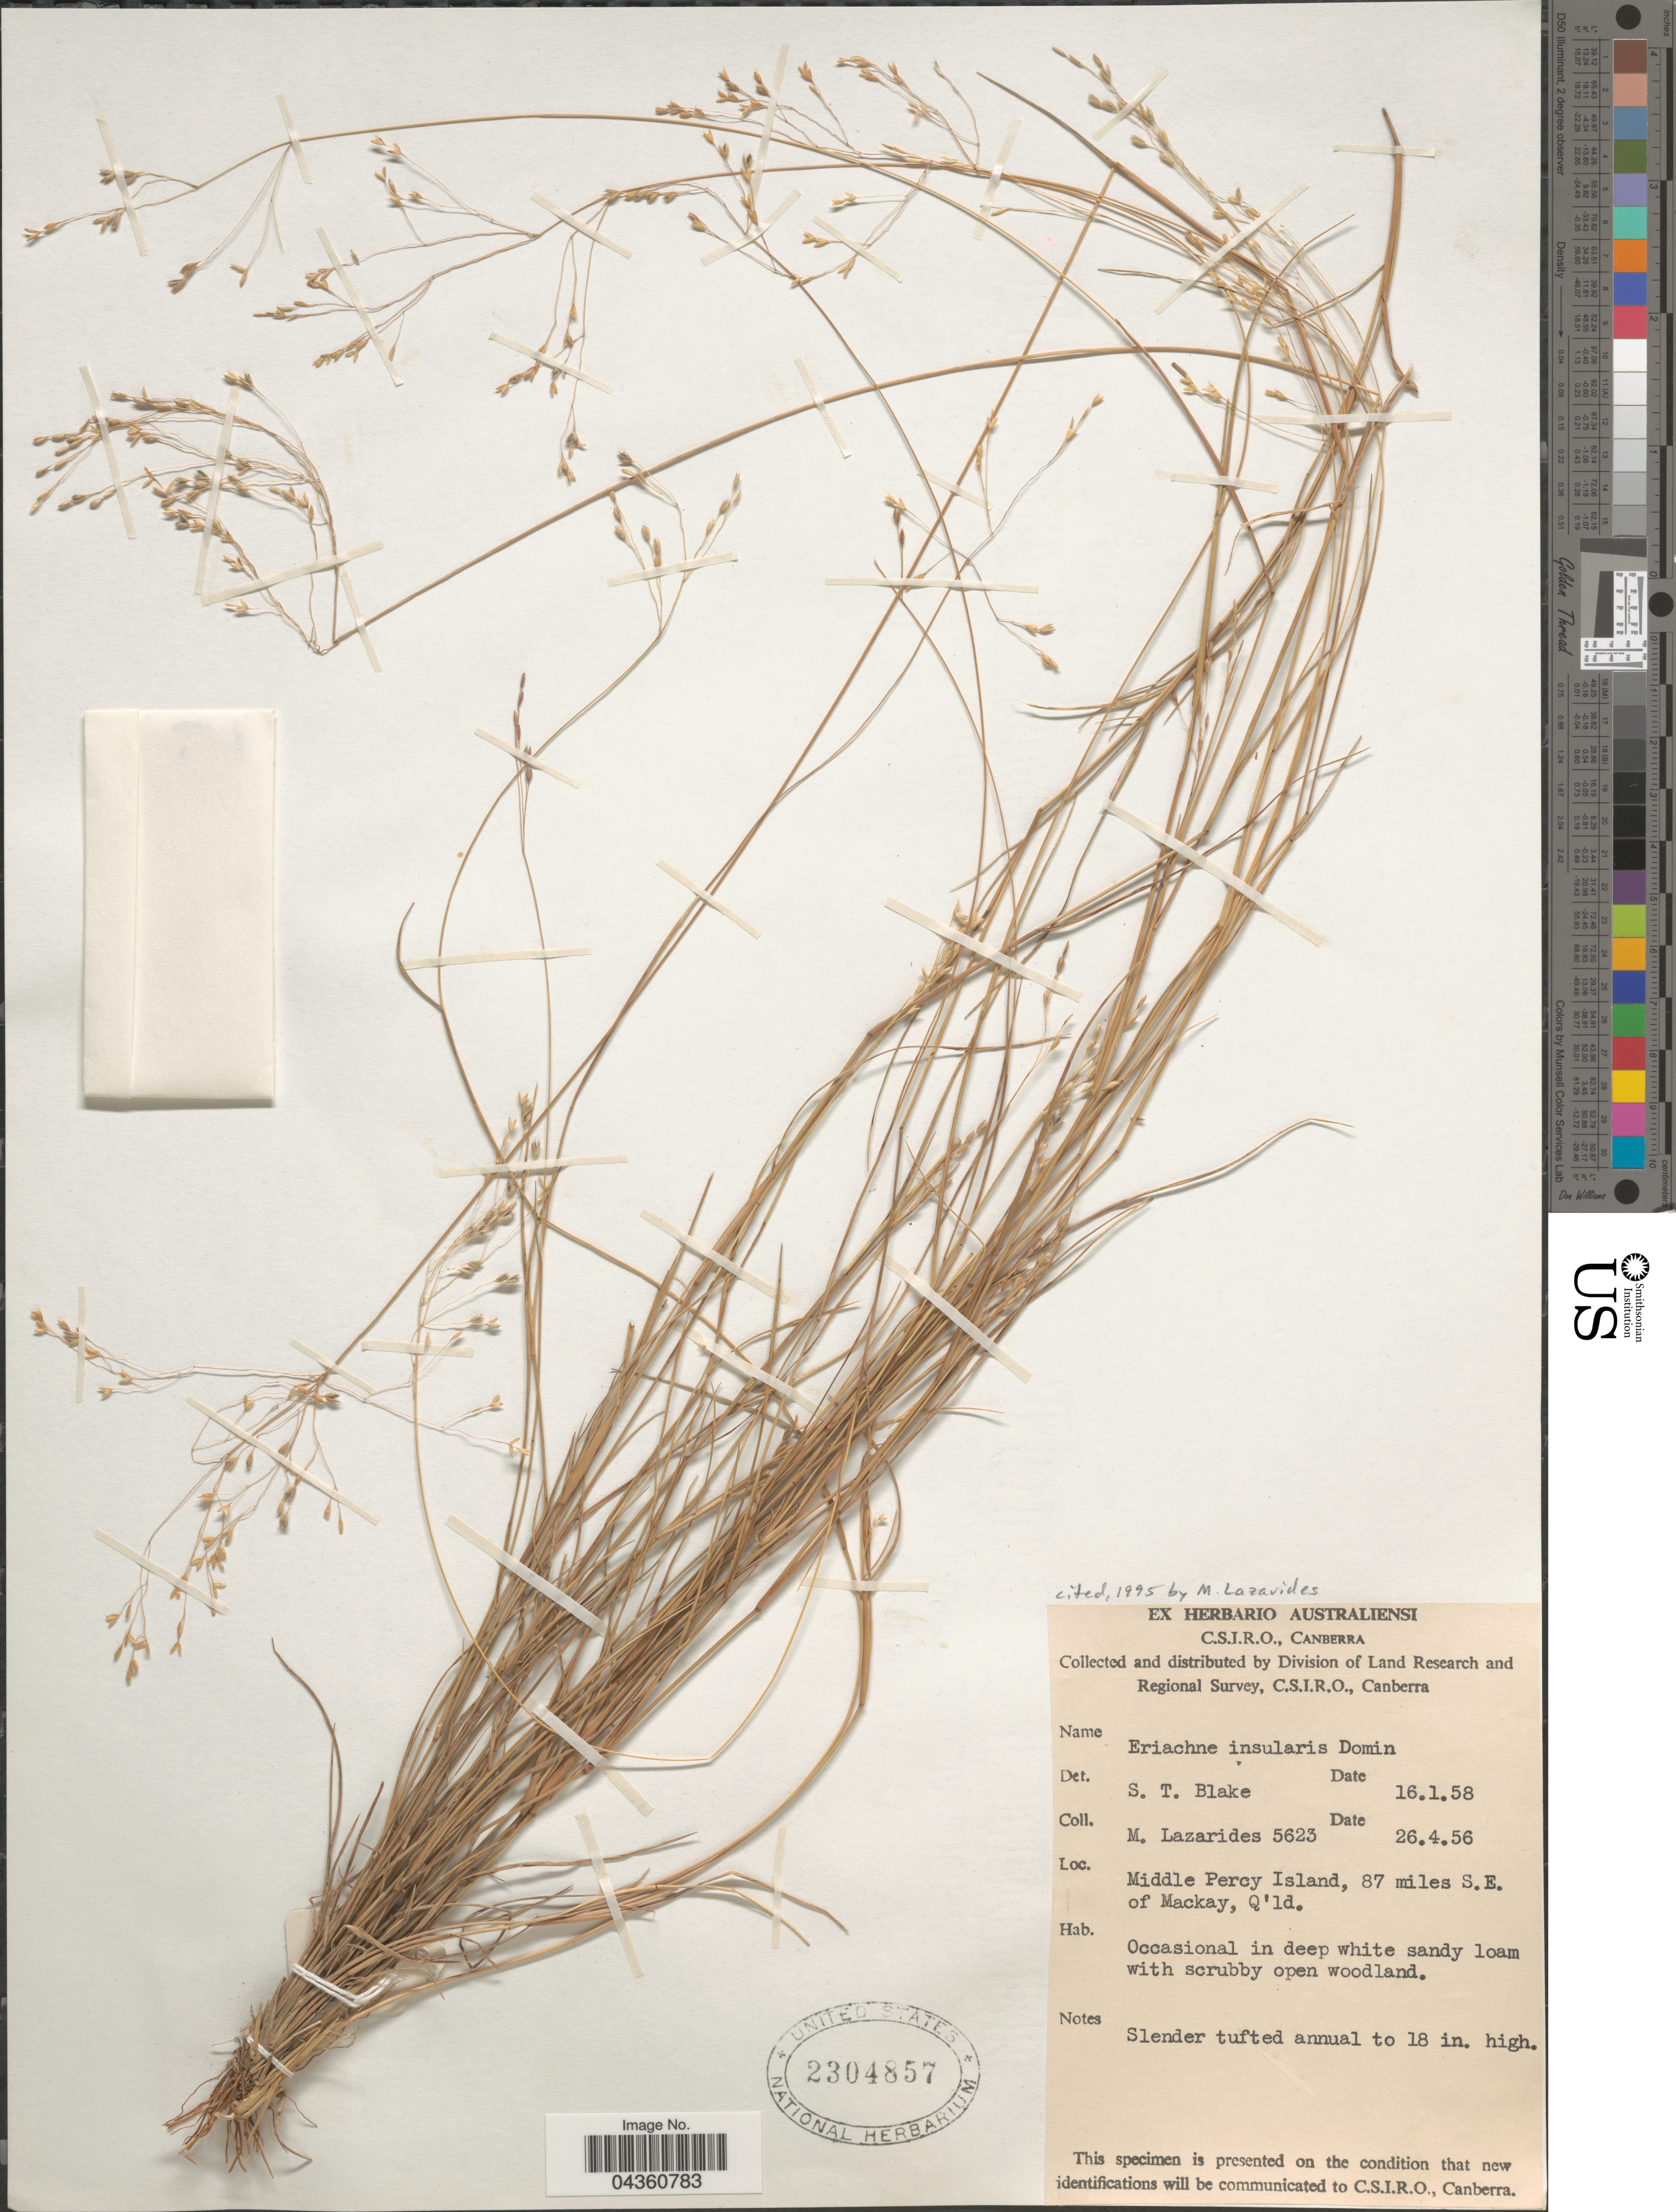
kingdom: Plantae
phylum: Tracheophyta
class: Liliopsida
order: Poales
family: Poaceae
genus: Eriachne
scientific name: Eriachne insularis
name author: Domin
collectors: M. Lazarides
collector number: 5623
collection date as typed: Transcribed d/m/y: 26/4/56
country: Australia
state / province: Queensland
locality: Division of Land Research and Regional Survey. Middle Percy Island, 87 miles S.E. of Mackay.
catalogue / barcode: US 2304857